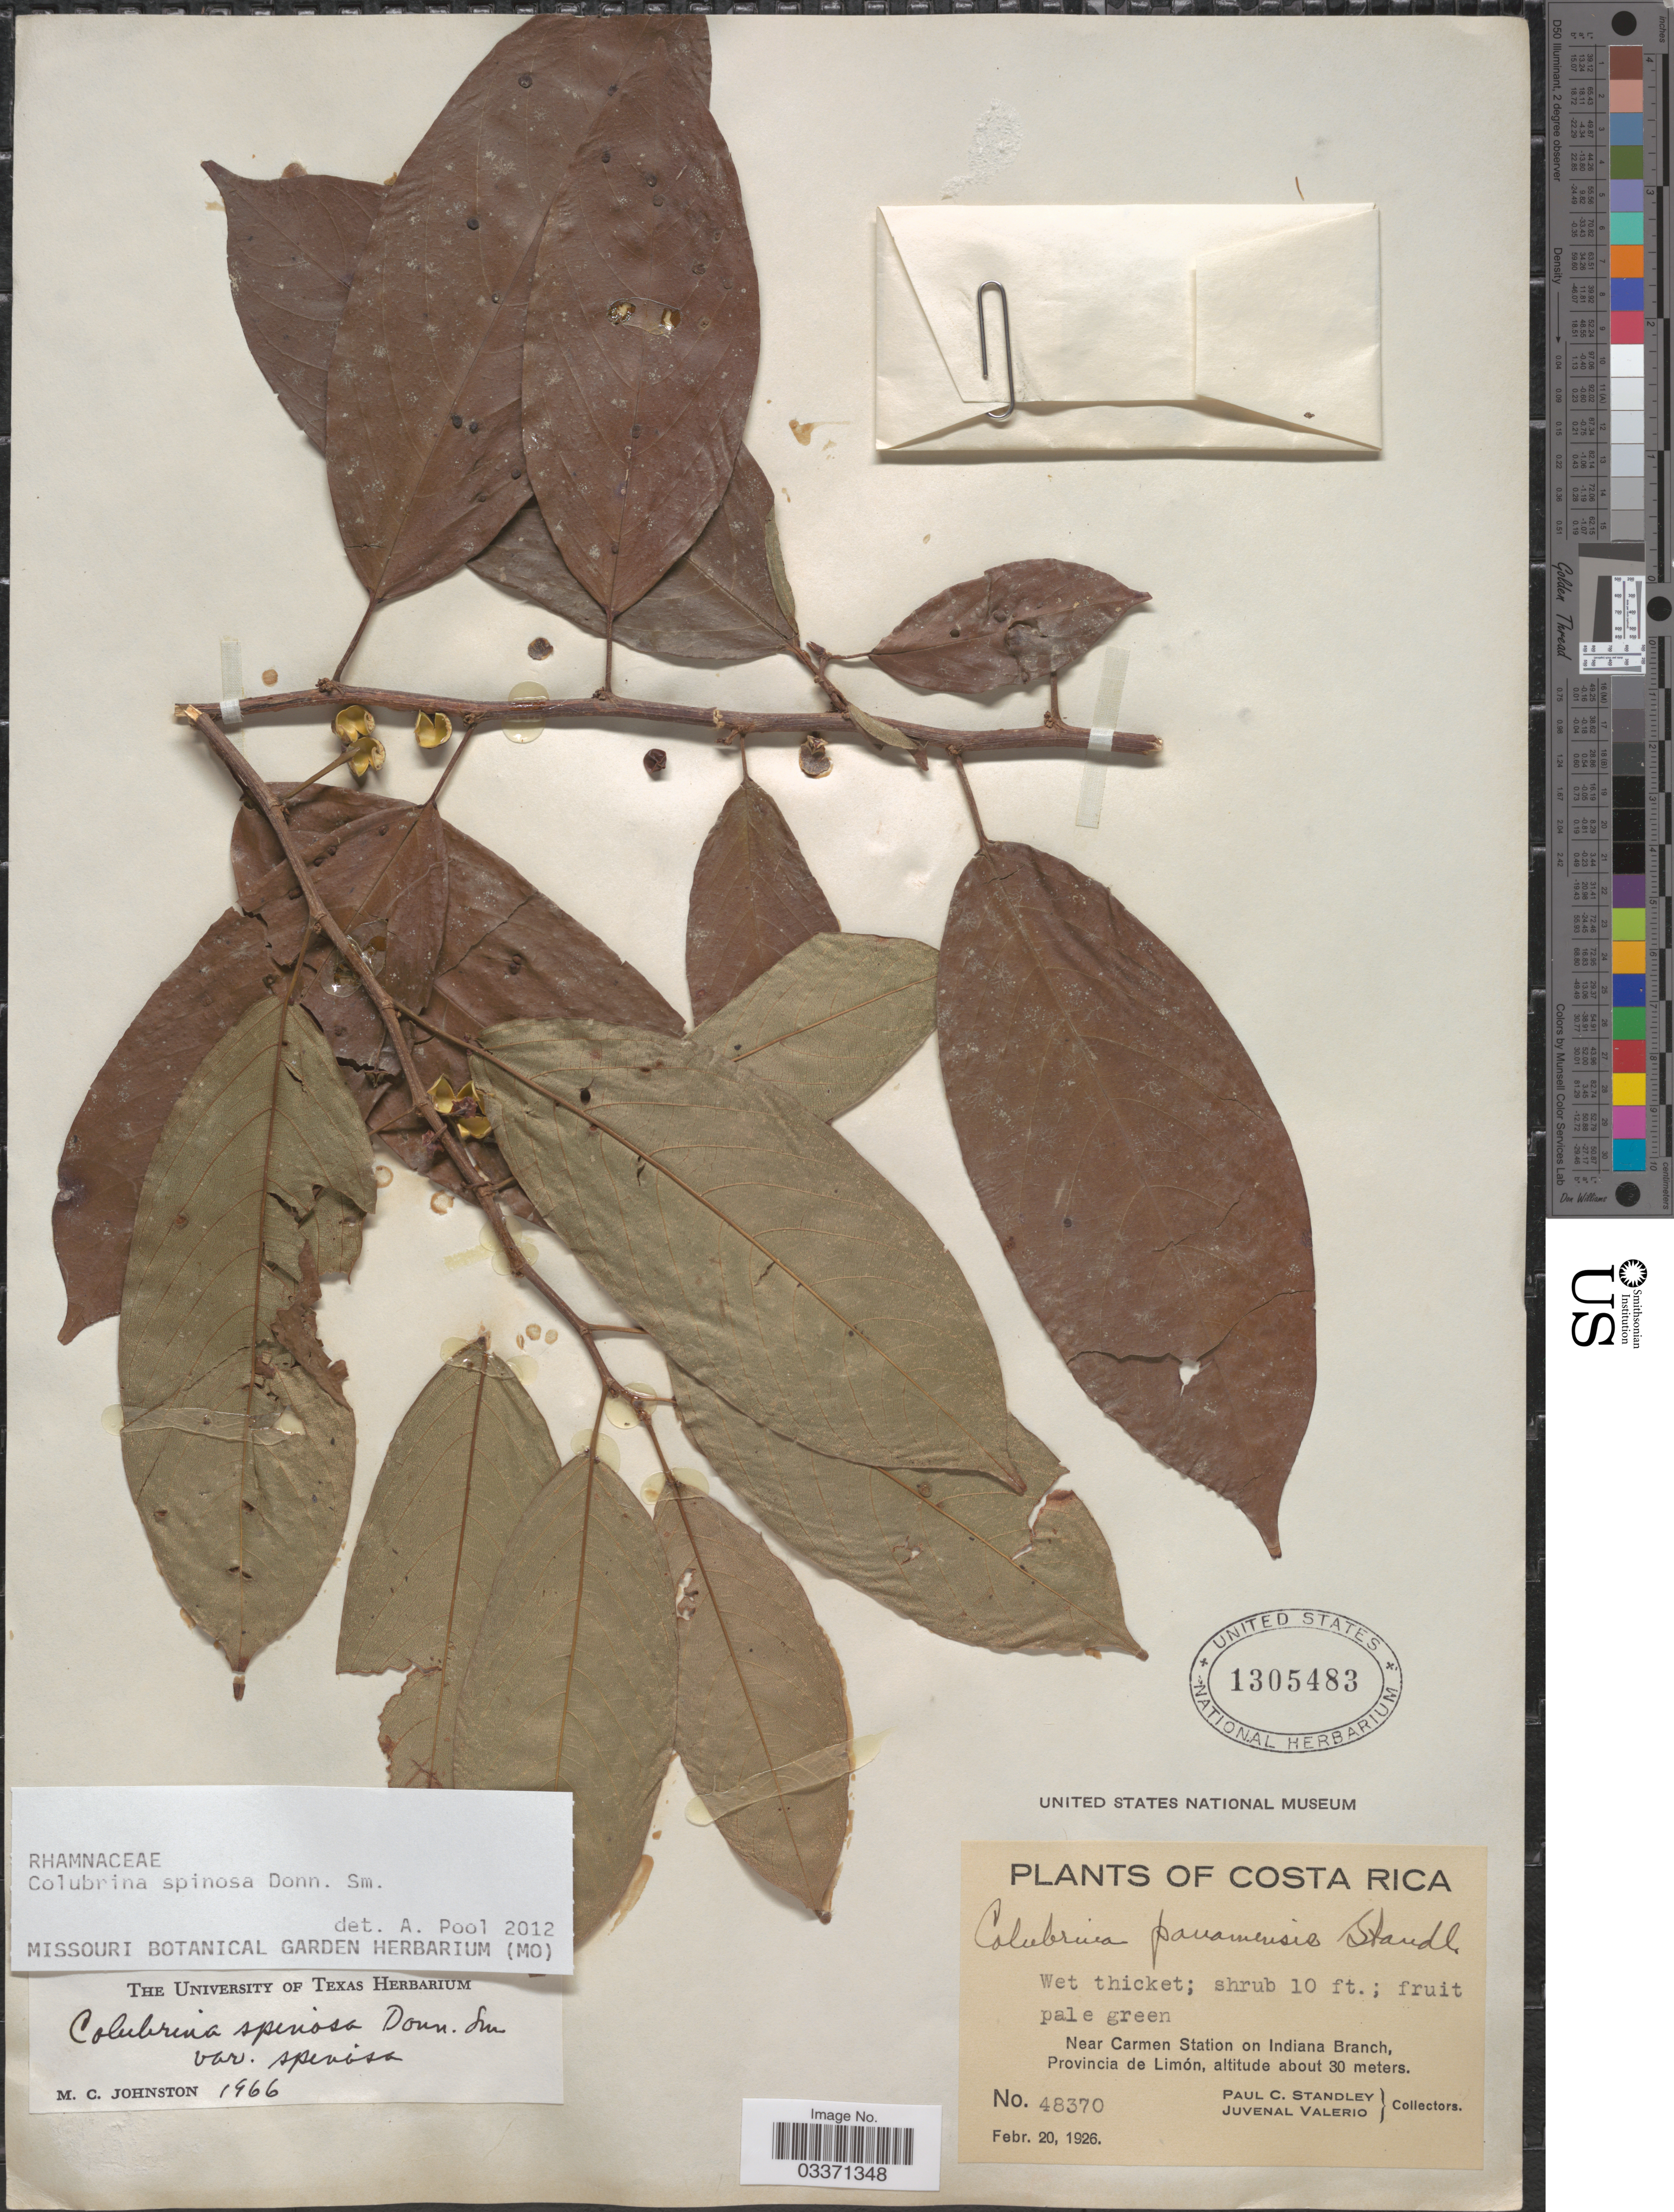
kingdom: Plantae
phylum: Tracheophyta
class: Magnoliopsida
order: Rosales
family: Rhamnaceae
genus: Colubrina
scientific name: Colubrina spinosa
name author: Donn. Sm.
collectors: P. C. Standley & J. Valerio R.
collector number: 48370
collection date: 1926-02-20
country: Costa Rica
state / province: Limón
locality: Near Carmen Station on Indiana Branch.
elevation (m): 30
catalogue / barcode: US 1305483